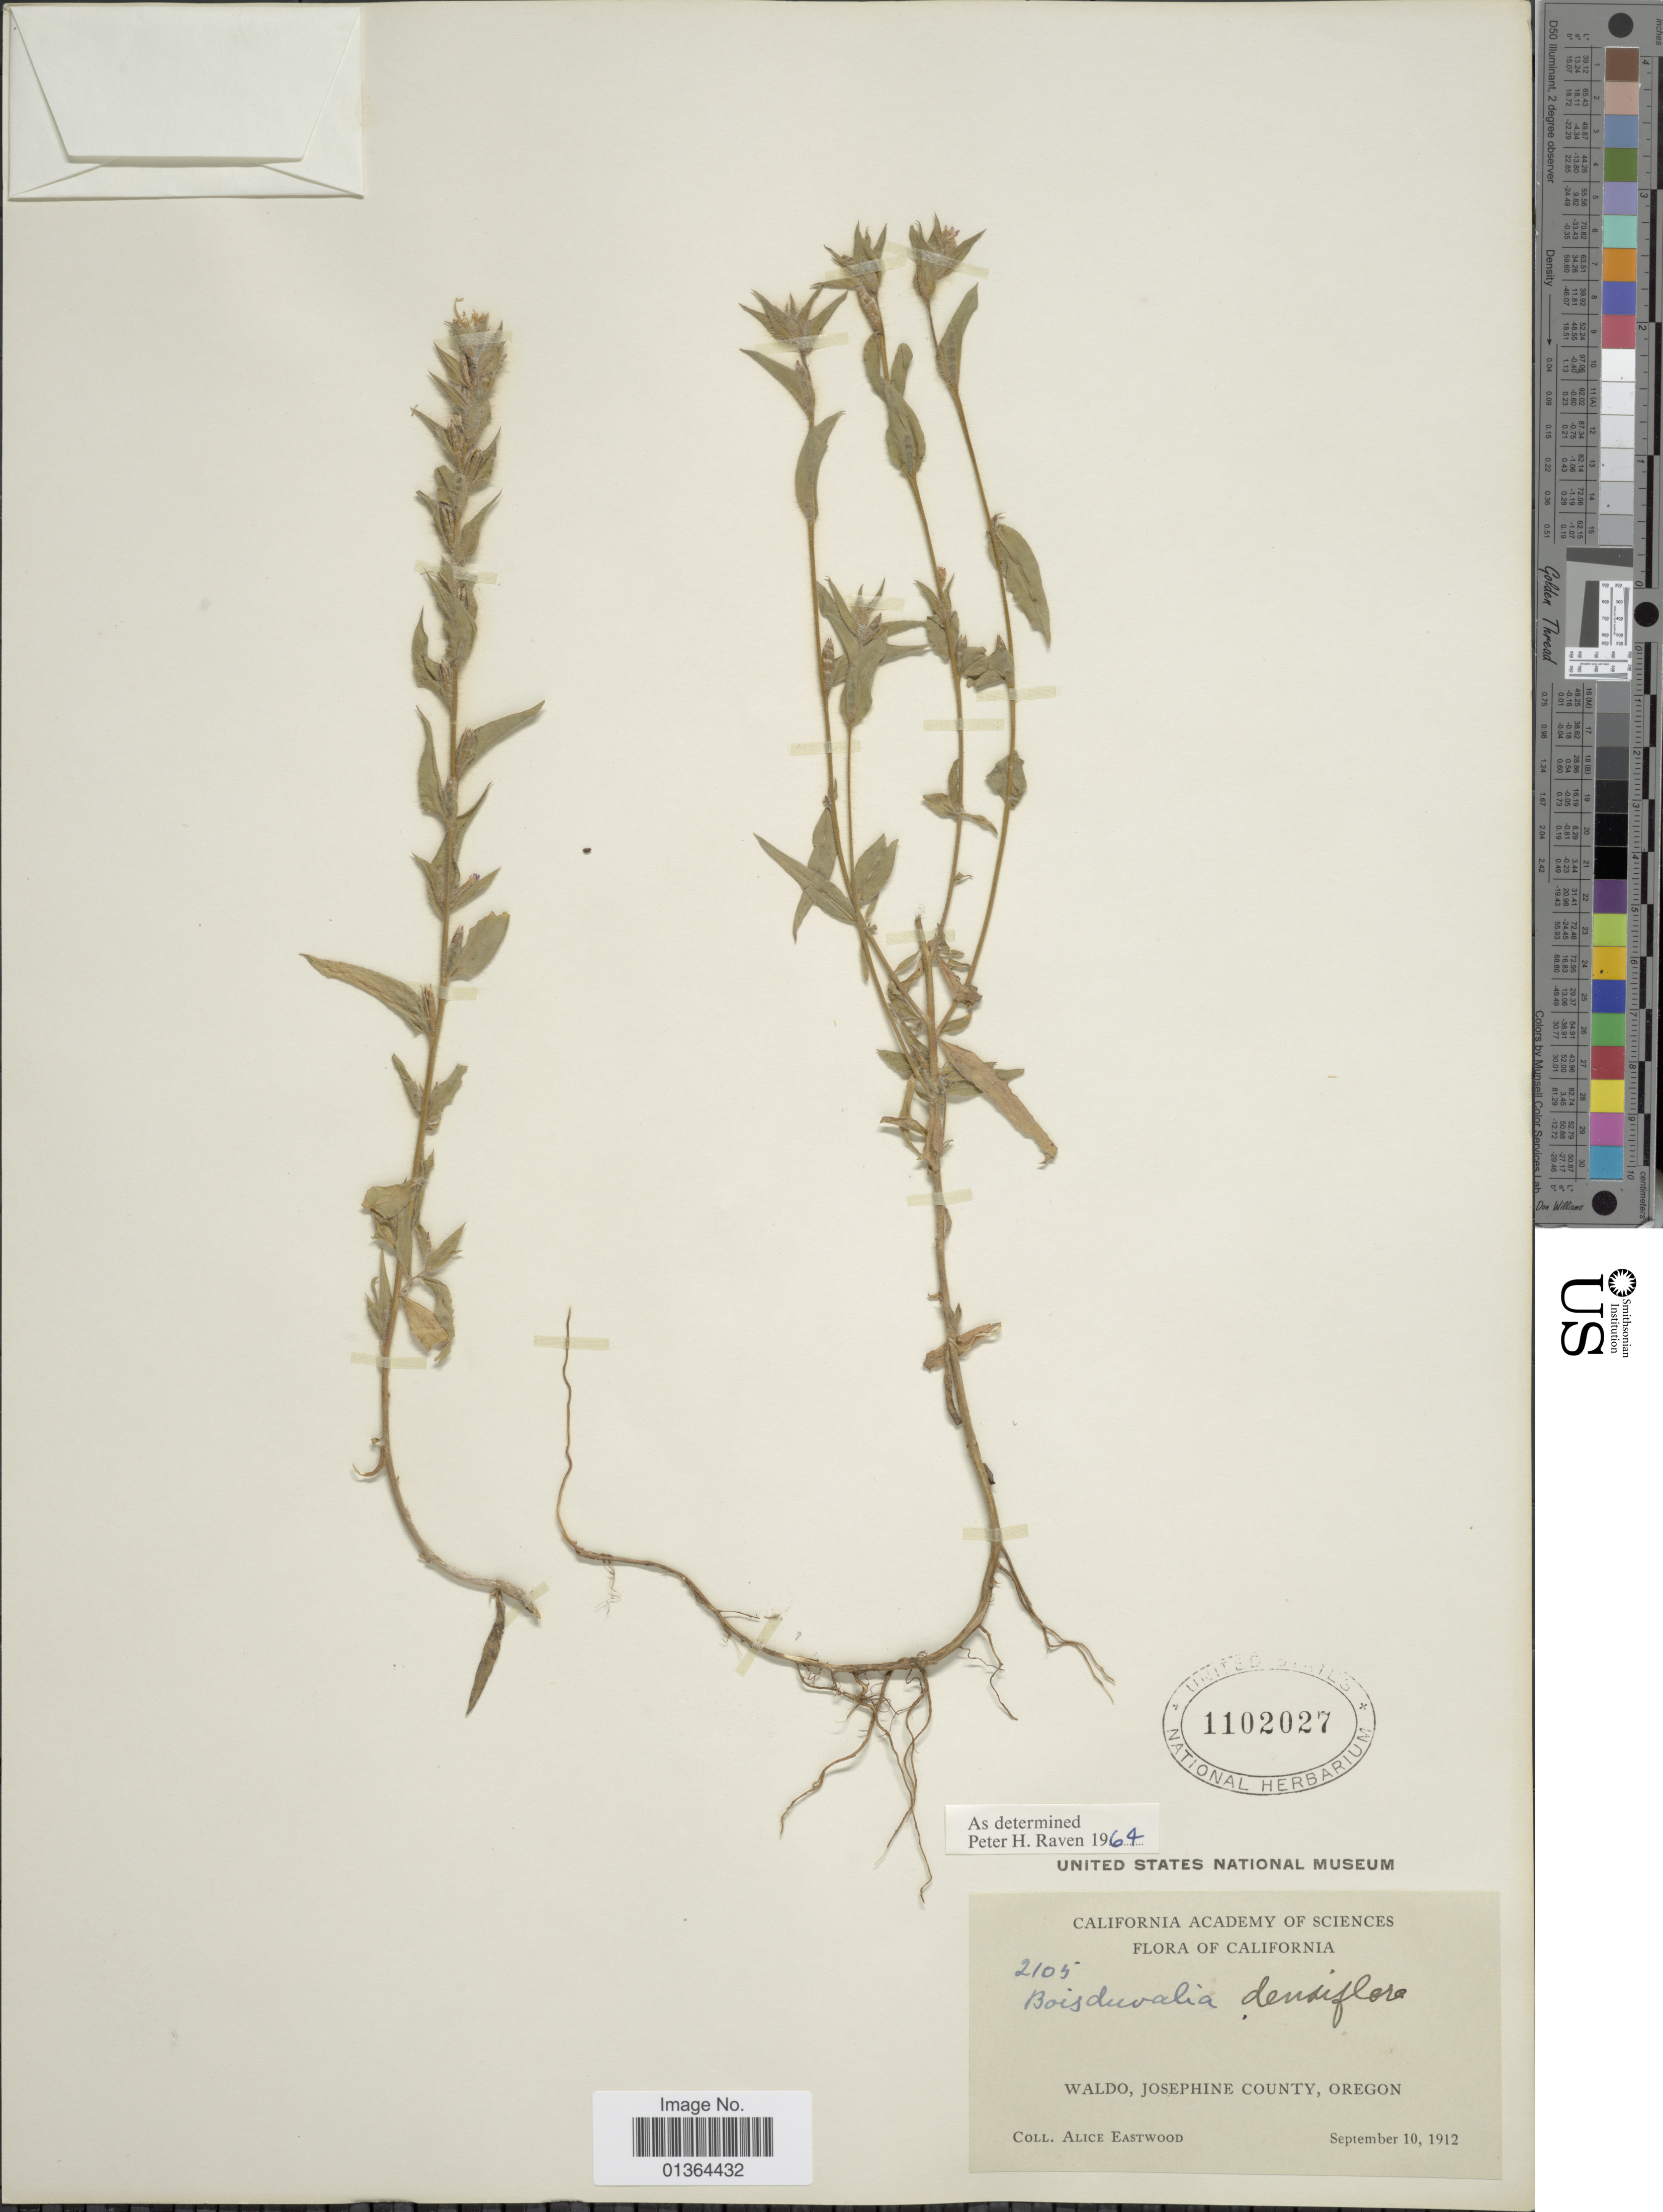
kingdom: Plantae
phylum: Tracheophyta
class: Magnoliopsida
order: Myrtales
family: Onagraceae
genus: Epilobium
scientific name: Epilobium densiflorum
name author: (Lindl.) Hoch & P.H. Raven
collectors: A. Eastwood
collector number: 2105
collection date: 1912-09-10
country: United States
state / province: Oregon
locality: Waldo, Josephine County, Oregon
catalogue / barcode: US 1102027